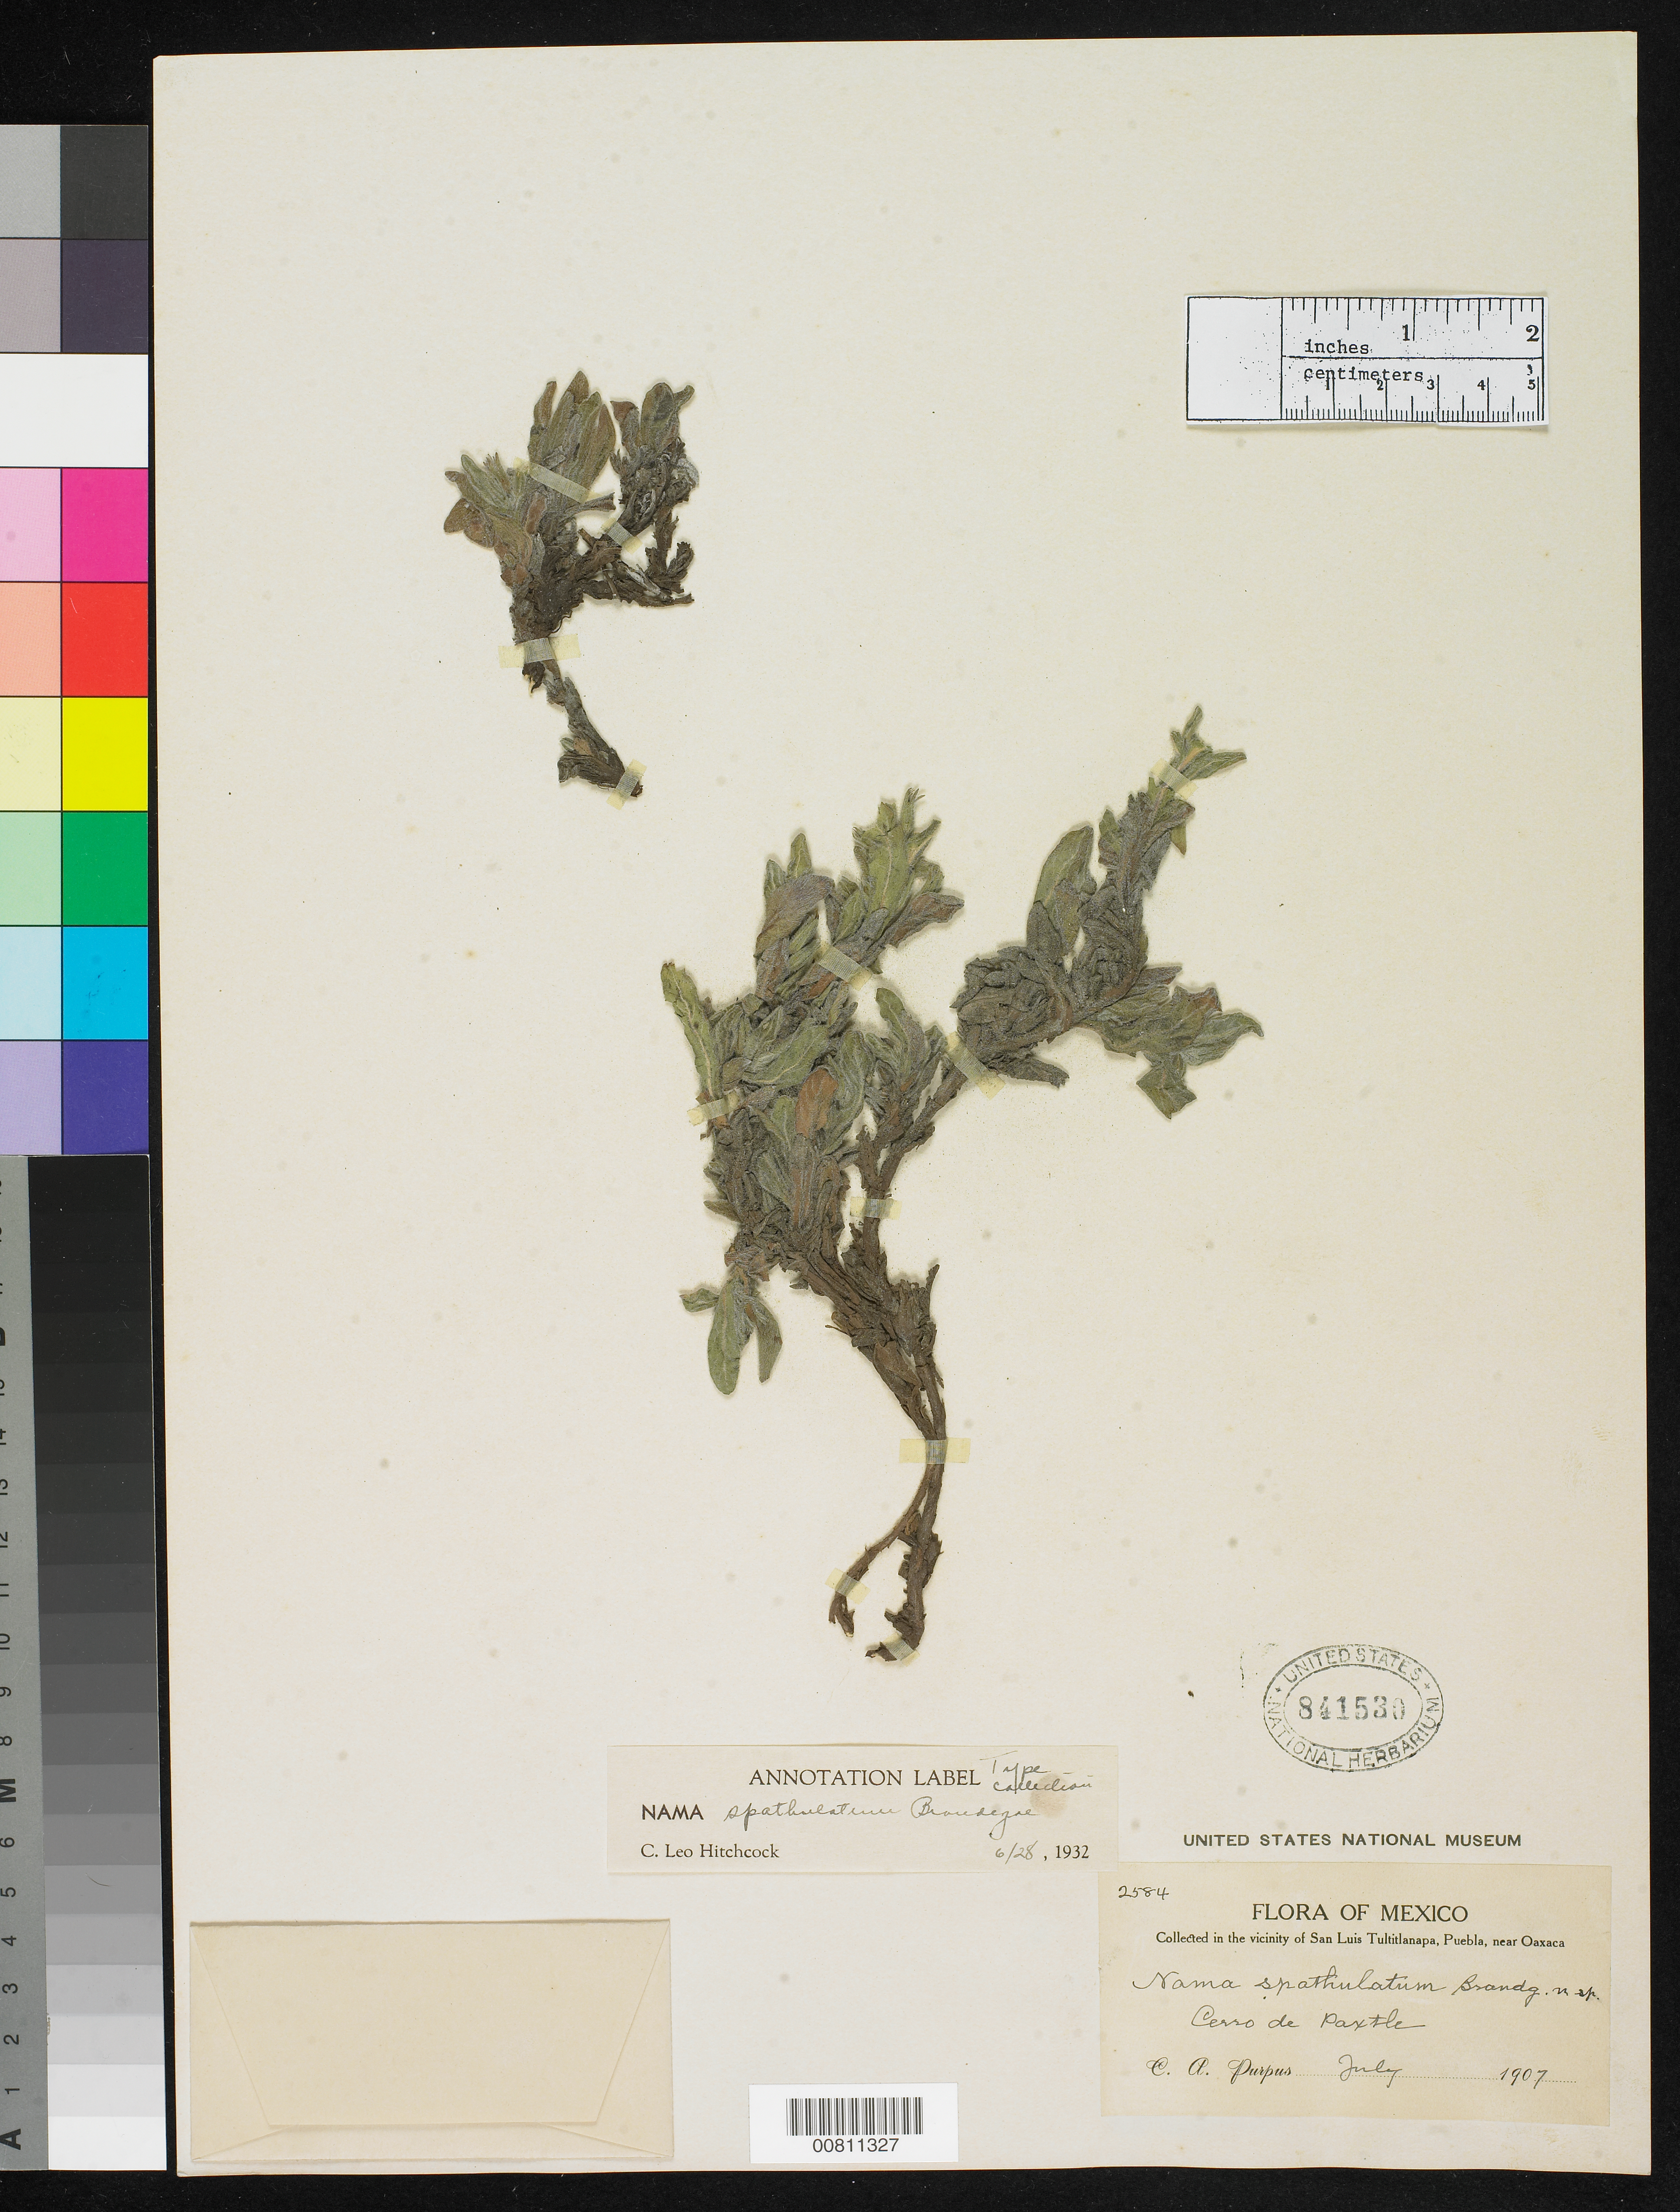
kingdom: Plantae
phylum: Tracheophyta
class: Magnoliopsida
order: Boraginales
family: Namaceae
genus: Nama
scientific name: Nama spathulatum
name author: Brandegee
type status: Isotype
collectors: C. A. Purpus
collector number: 2584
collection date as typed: Jul 1907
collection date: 1907-07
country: Mexico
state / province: Puebla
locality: Cerro de Paxtle.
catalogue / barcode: US 841530